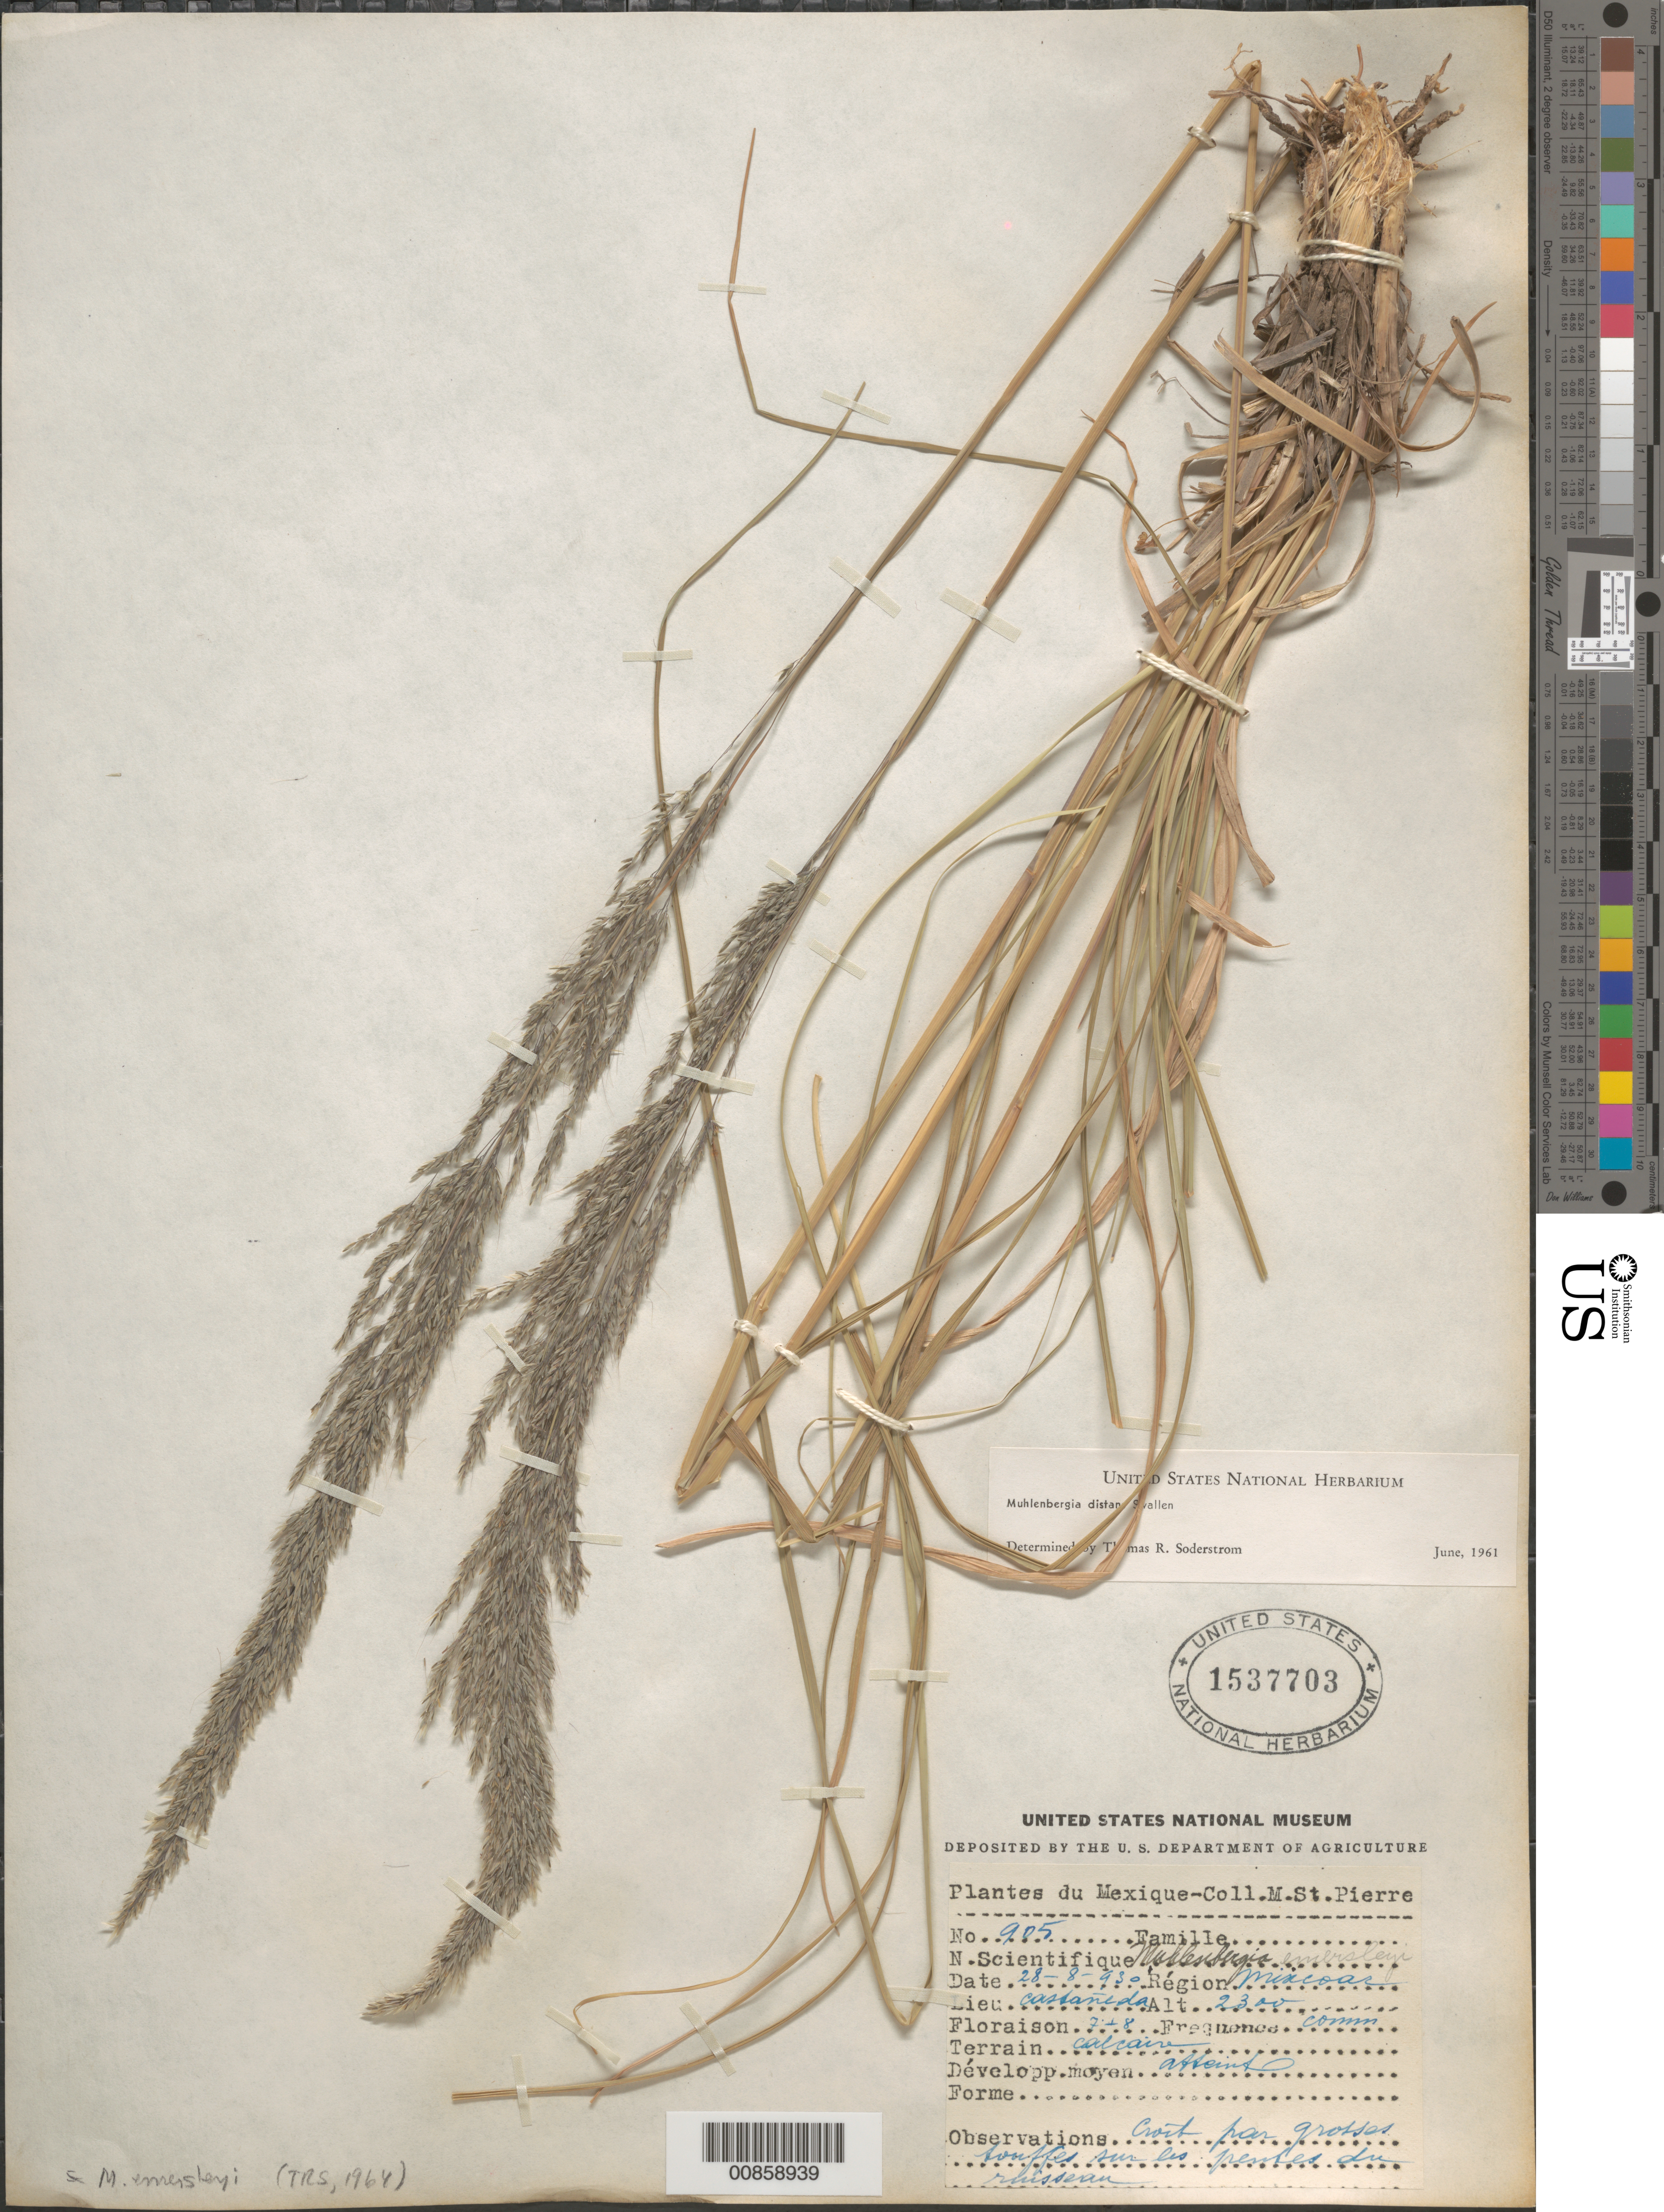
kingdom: Plantae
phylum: Tracheophyta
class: Liliopsida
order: Poales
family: Poaceae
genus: Muhlenbergia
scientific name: Muhlenbergia emersleyi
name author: Vasey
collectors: M. St. Pierre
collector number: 905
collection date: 1930-08-28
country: Mexico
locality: Région Mixcoac. Castañeda.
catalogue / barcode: US 1537703